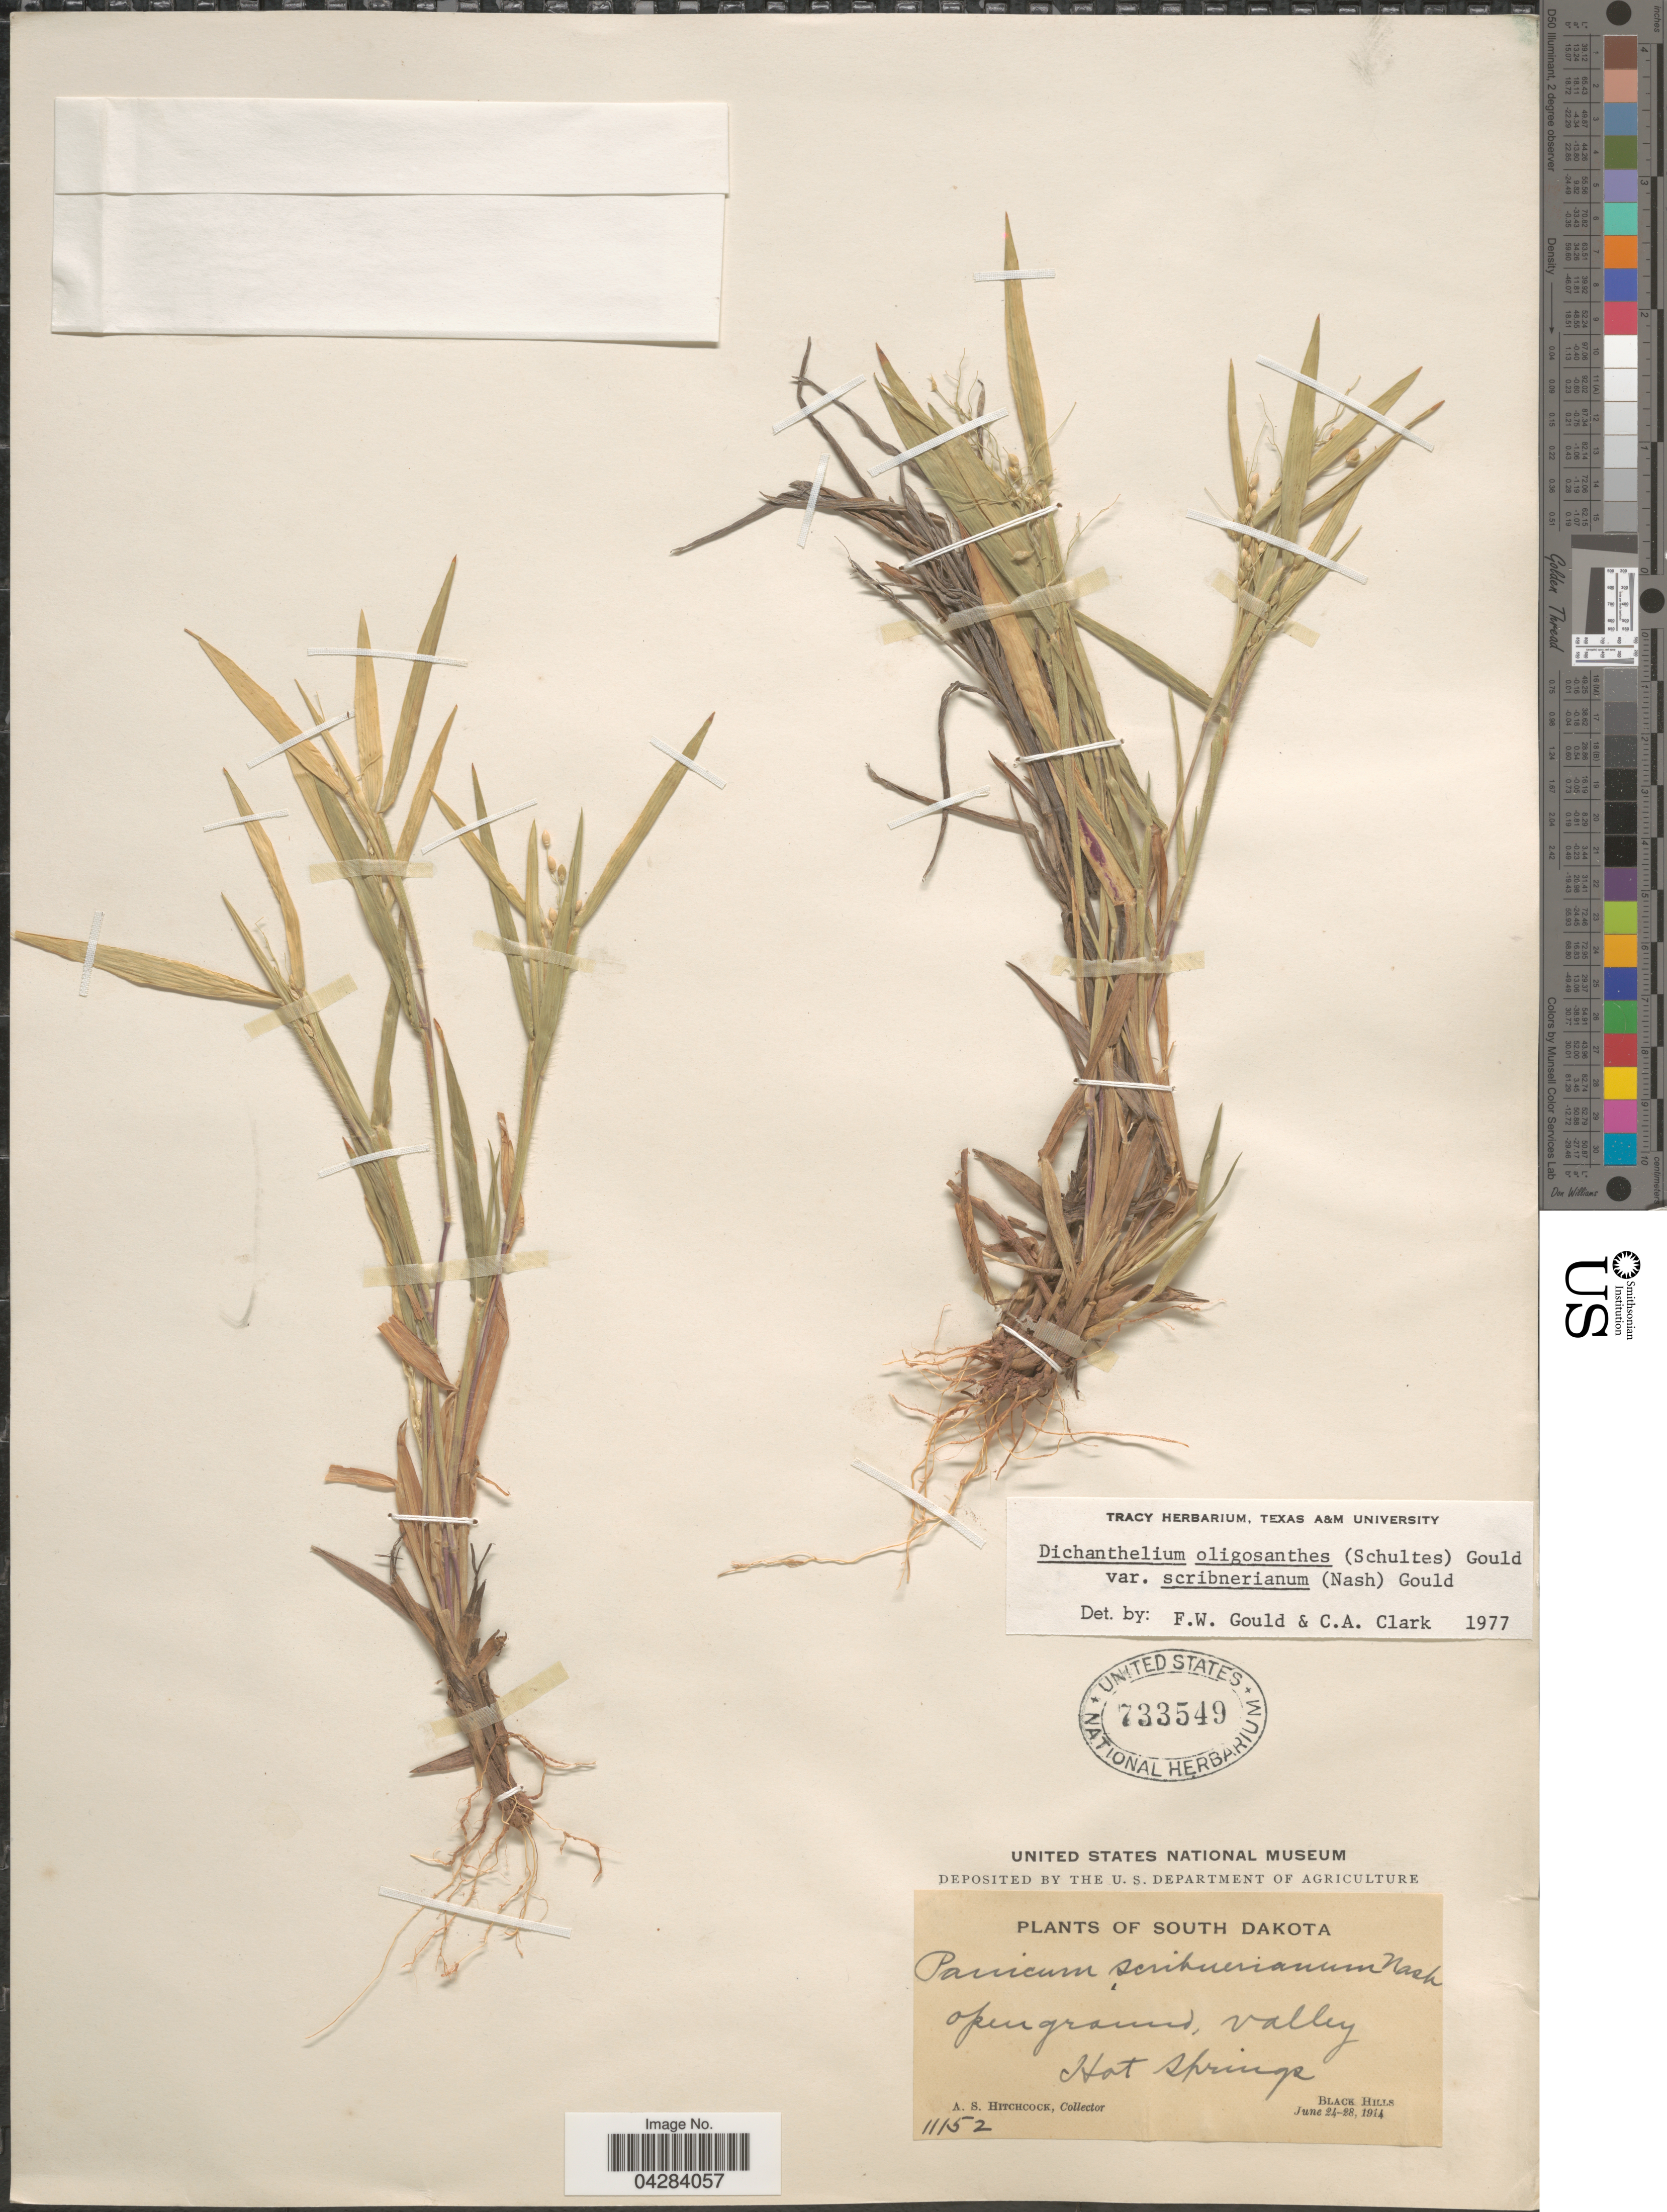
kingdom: Plantae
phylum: Tracheophyta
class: Liliopsida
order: Poales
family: Poaceae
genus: Dichanthelium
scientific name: Dichanthelium oligosanthes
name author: (Schult.) Gould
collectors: A. S. Hitchcock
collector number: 11152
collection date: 1914-06-24/1914-06-28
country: United States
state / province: South Dakota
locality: Open ground, valley Hot Springs. Black Hills.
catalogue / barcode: US 733549